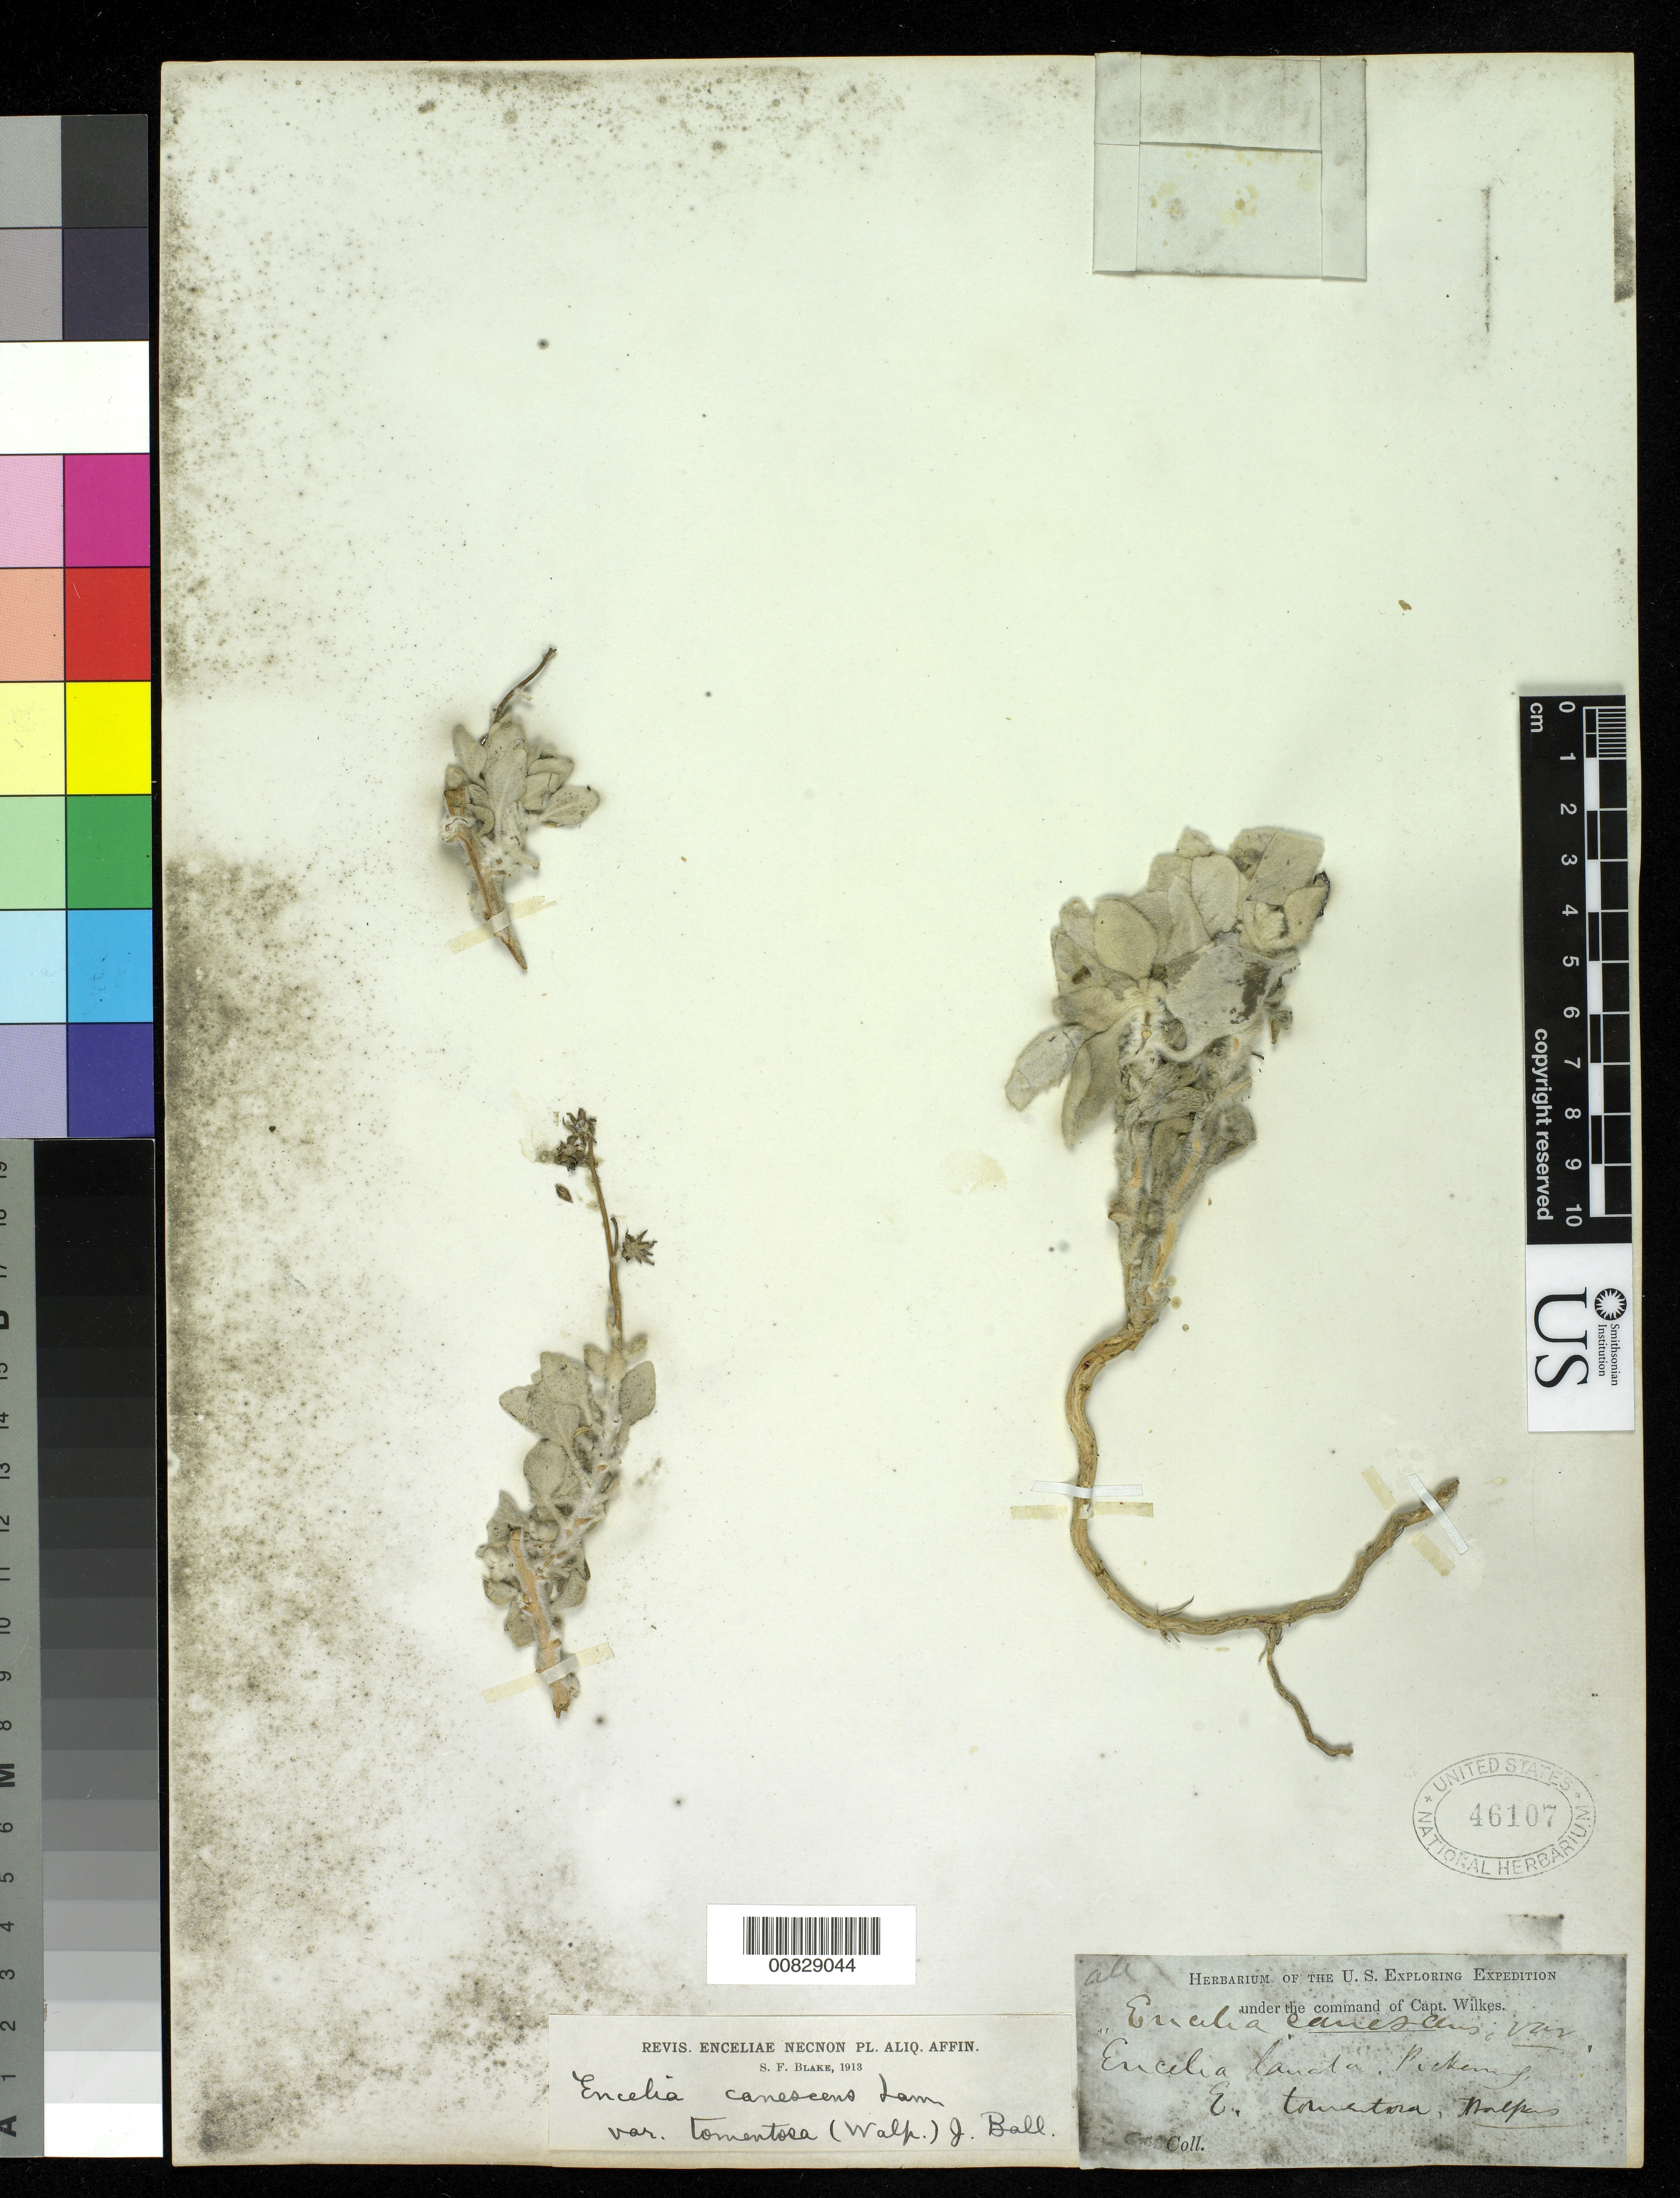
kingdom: Plantae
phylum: Tracheophyta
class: Magnoliopsida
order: Asterales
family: Asteraceae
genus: Encelia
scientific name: Encelia canescens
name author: Lam.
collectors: Wilkes Explor. Exped.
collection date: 1838/1842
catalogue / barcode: US 46107